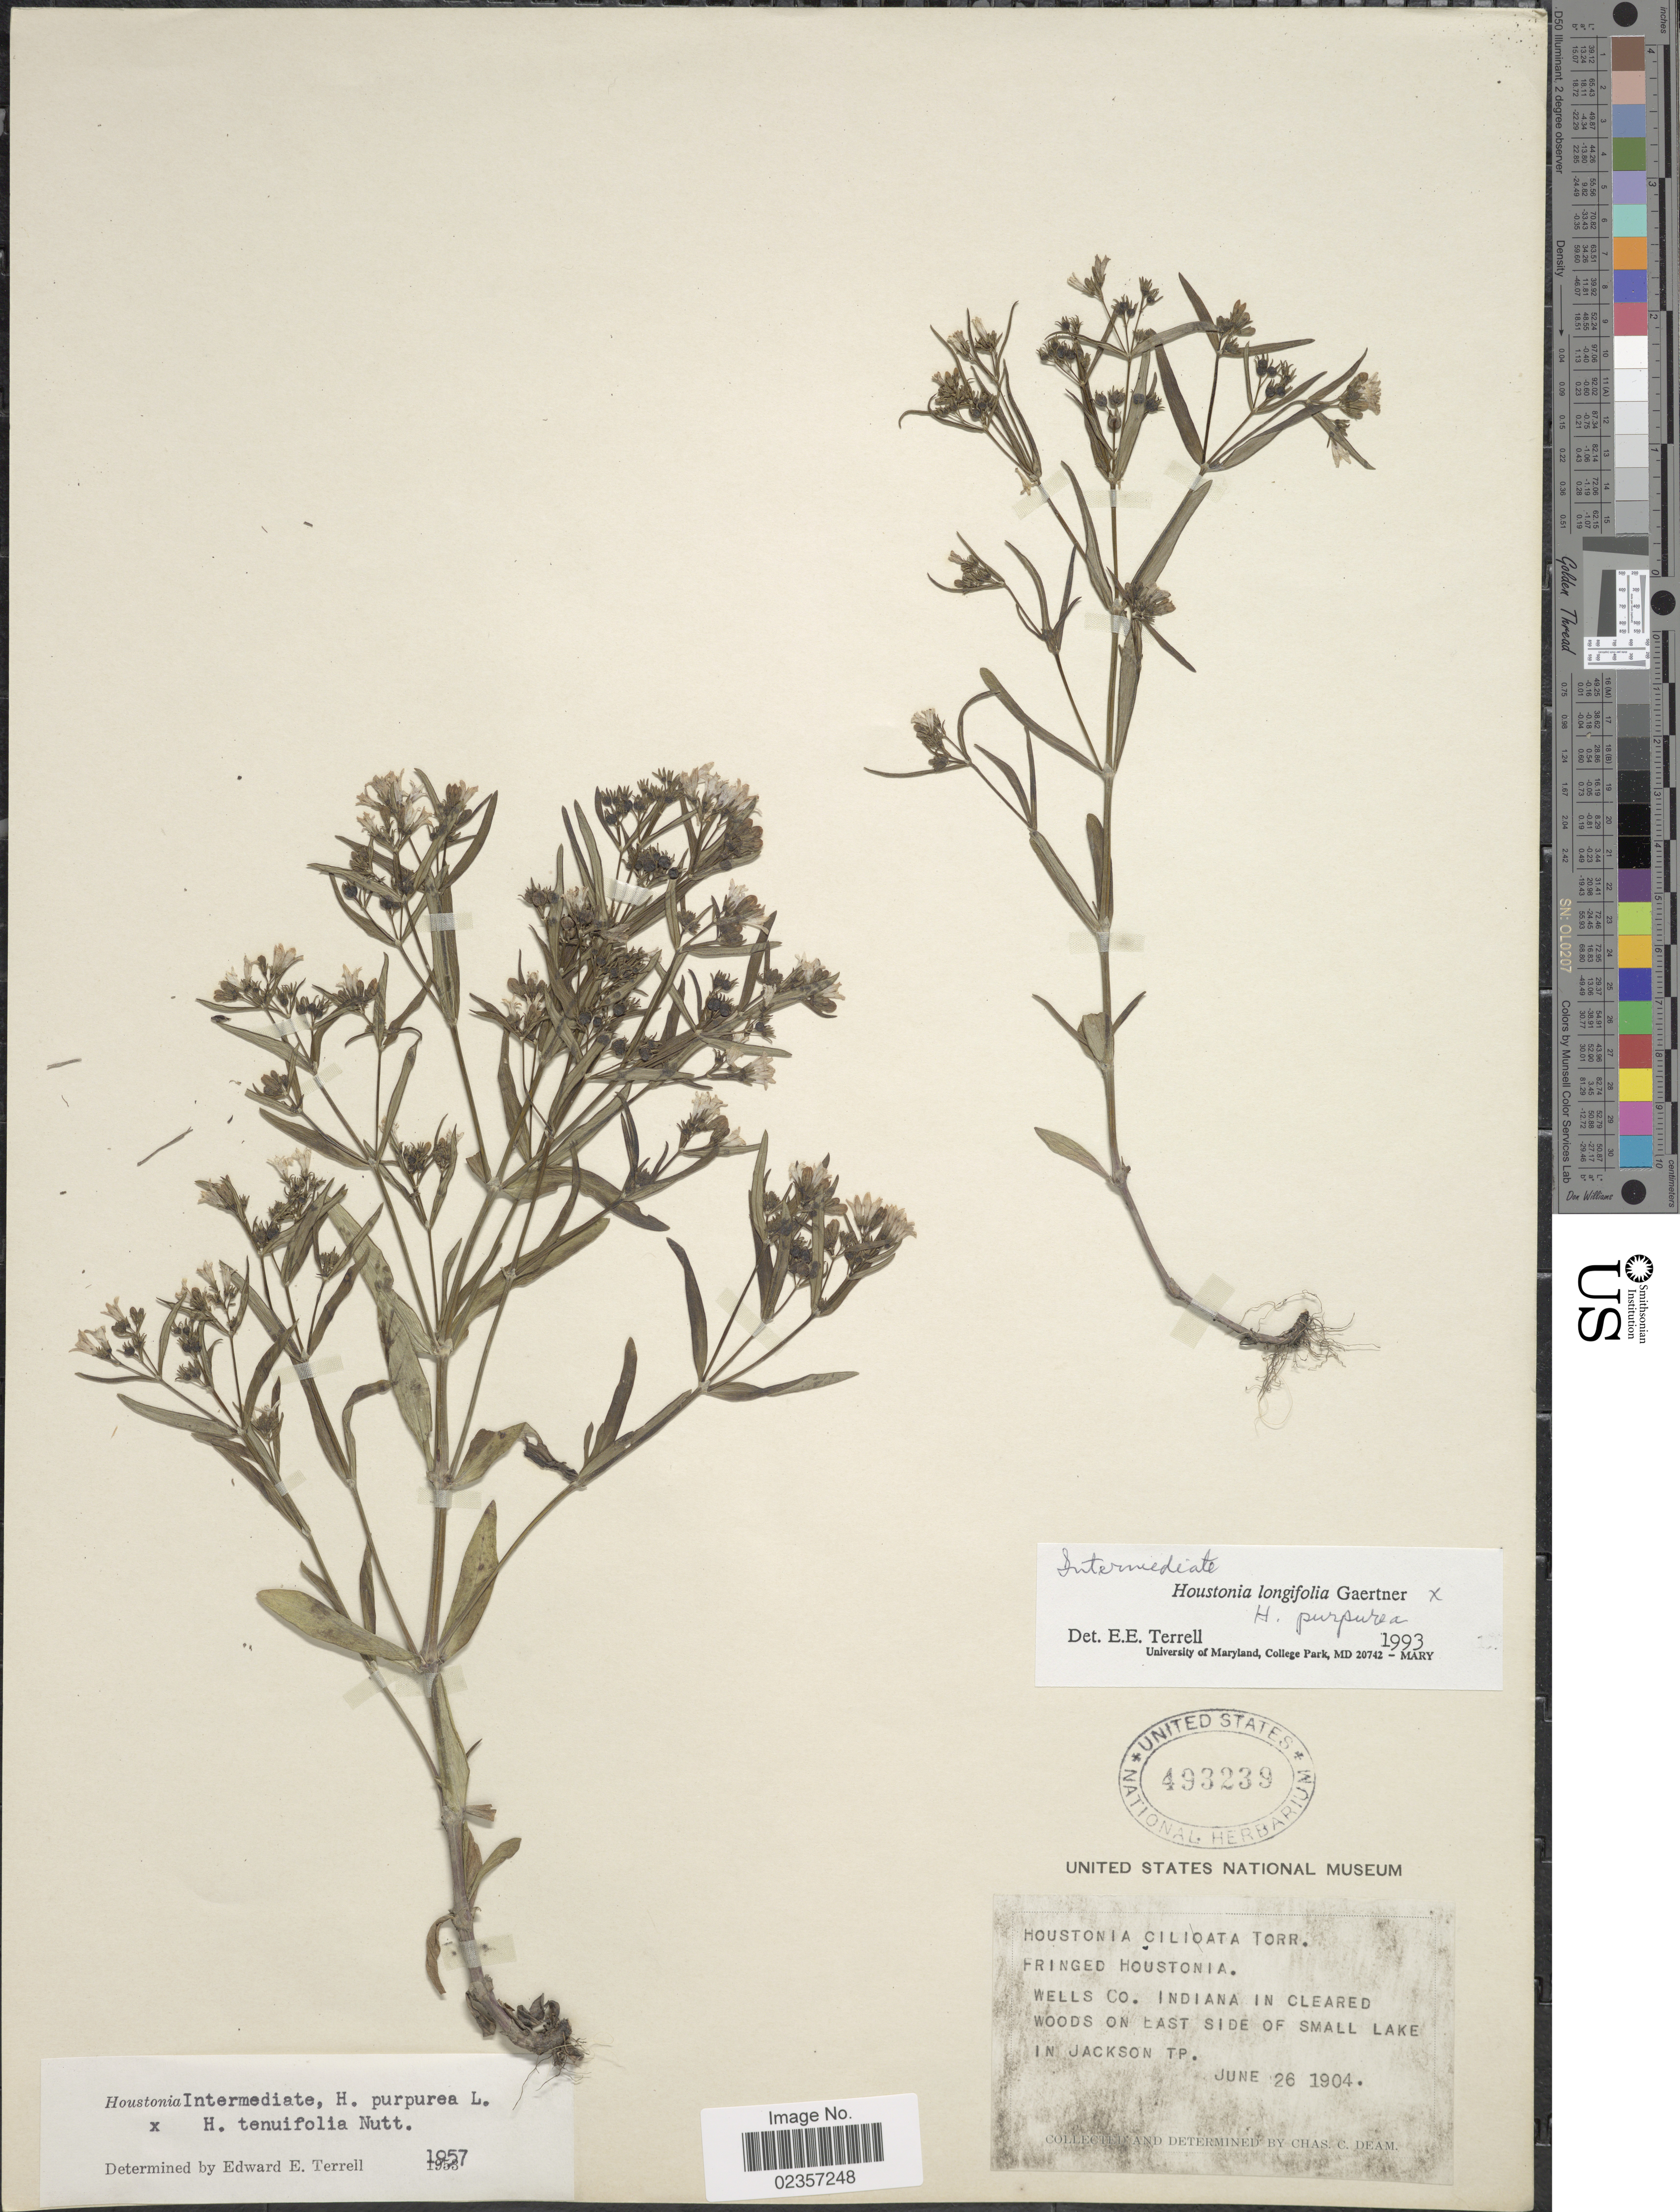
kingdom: Plantae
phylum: Tracheophyta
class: Magnoliopsida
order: Gentianales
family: Rubiaceae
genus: Houstonia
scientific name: Houstonia longifolia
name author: Gaertn.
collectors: C. C. Deam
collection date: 1904-06-26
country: United States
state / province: Indiana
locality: Wells Co. Indiana in cleared woods on east side of small lake in Jackson Tp.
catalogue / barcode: US 493239